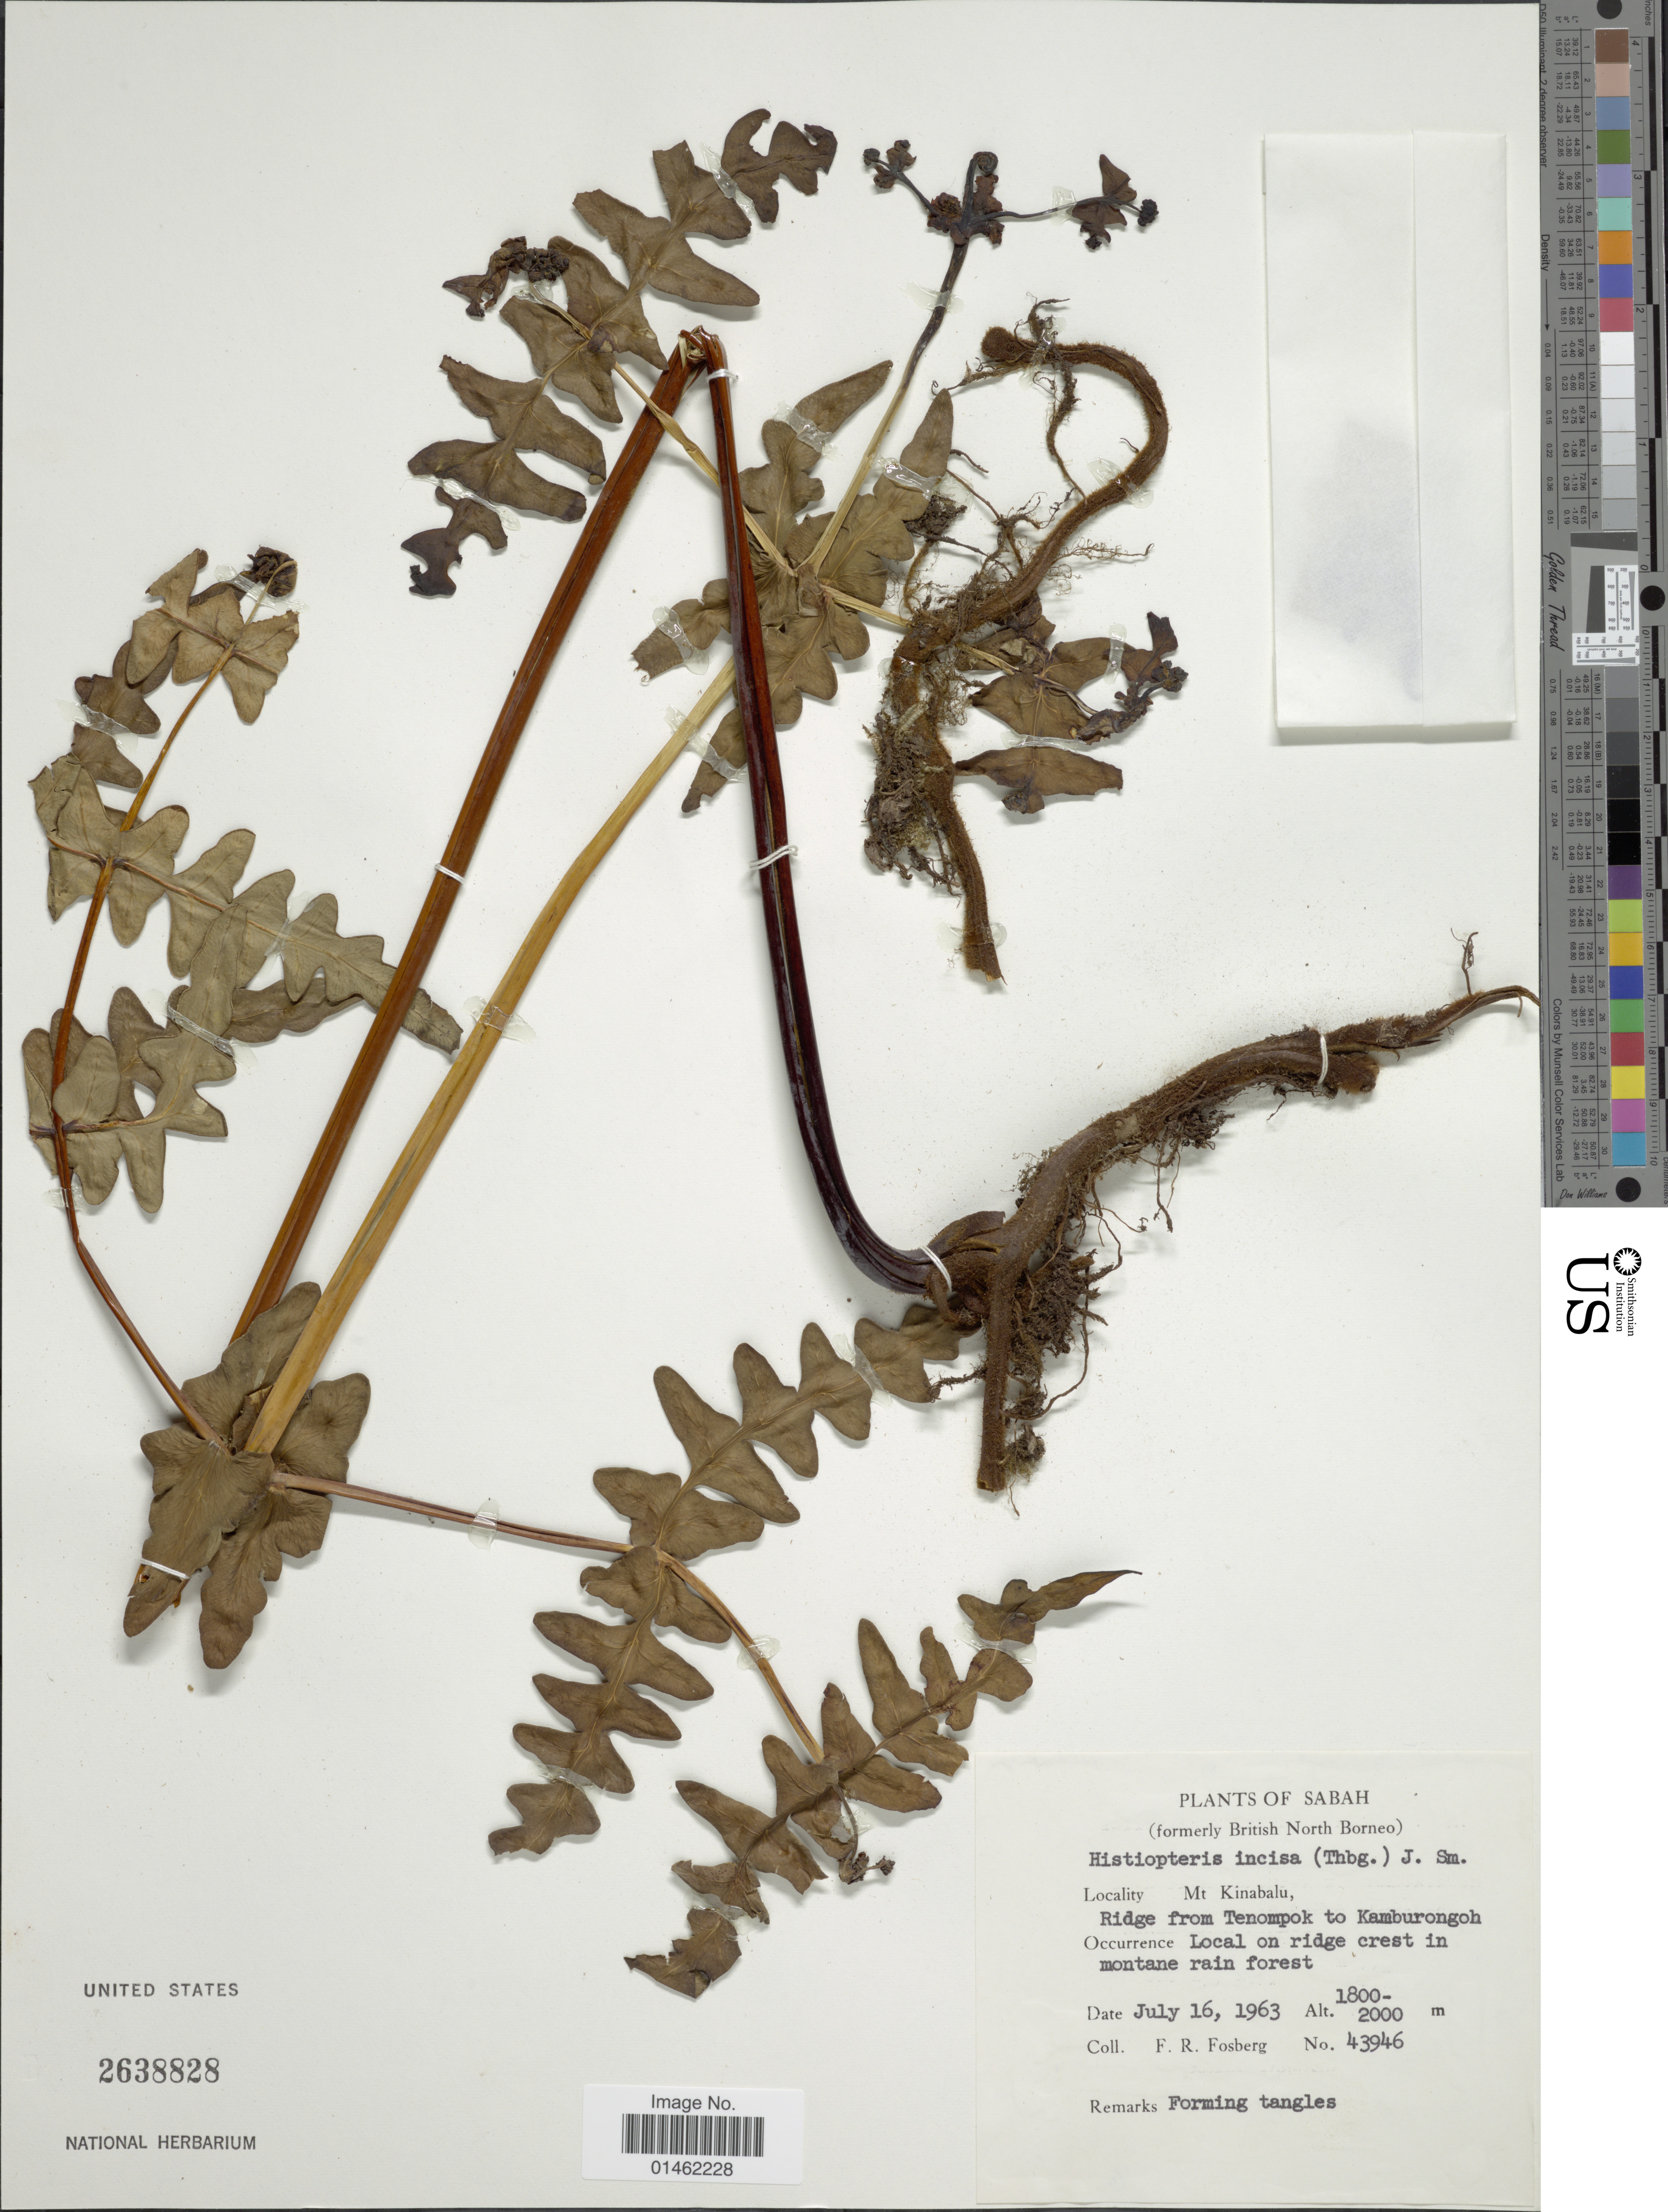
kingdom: Plantae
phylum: Tracheophyta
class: Polypodiopsida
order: Polypodiales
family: Dennstaedtiaceae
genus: Histiopteris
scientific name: Histiopteris incisa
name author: (Thunb.) J. Sm.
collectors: F. R. Fosberg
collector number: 43946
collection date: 1963-07-16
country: Malaysia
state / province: Sabah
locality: (formerly British North Borneo), Mt Kinabalu, Ridge from Tenompok to Kamburongoh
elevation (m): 1800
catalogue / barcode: US 2638828